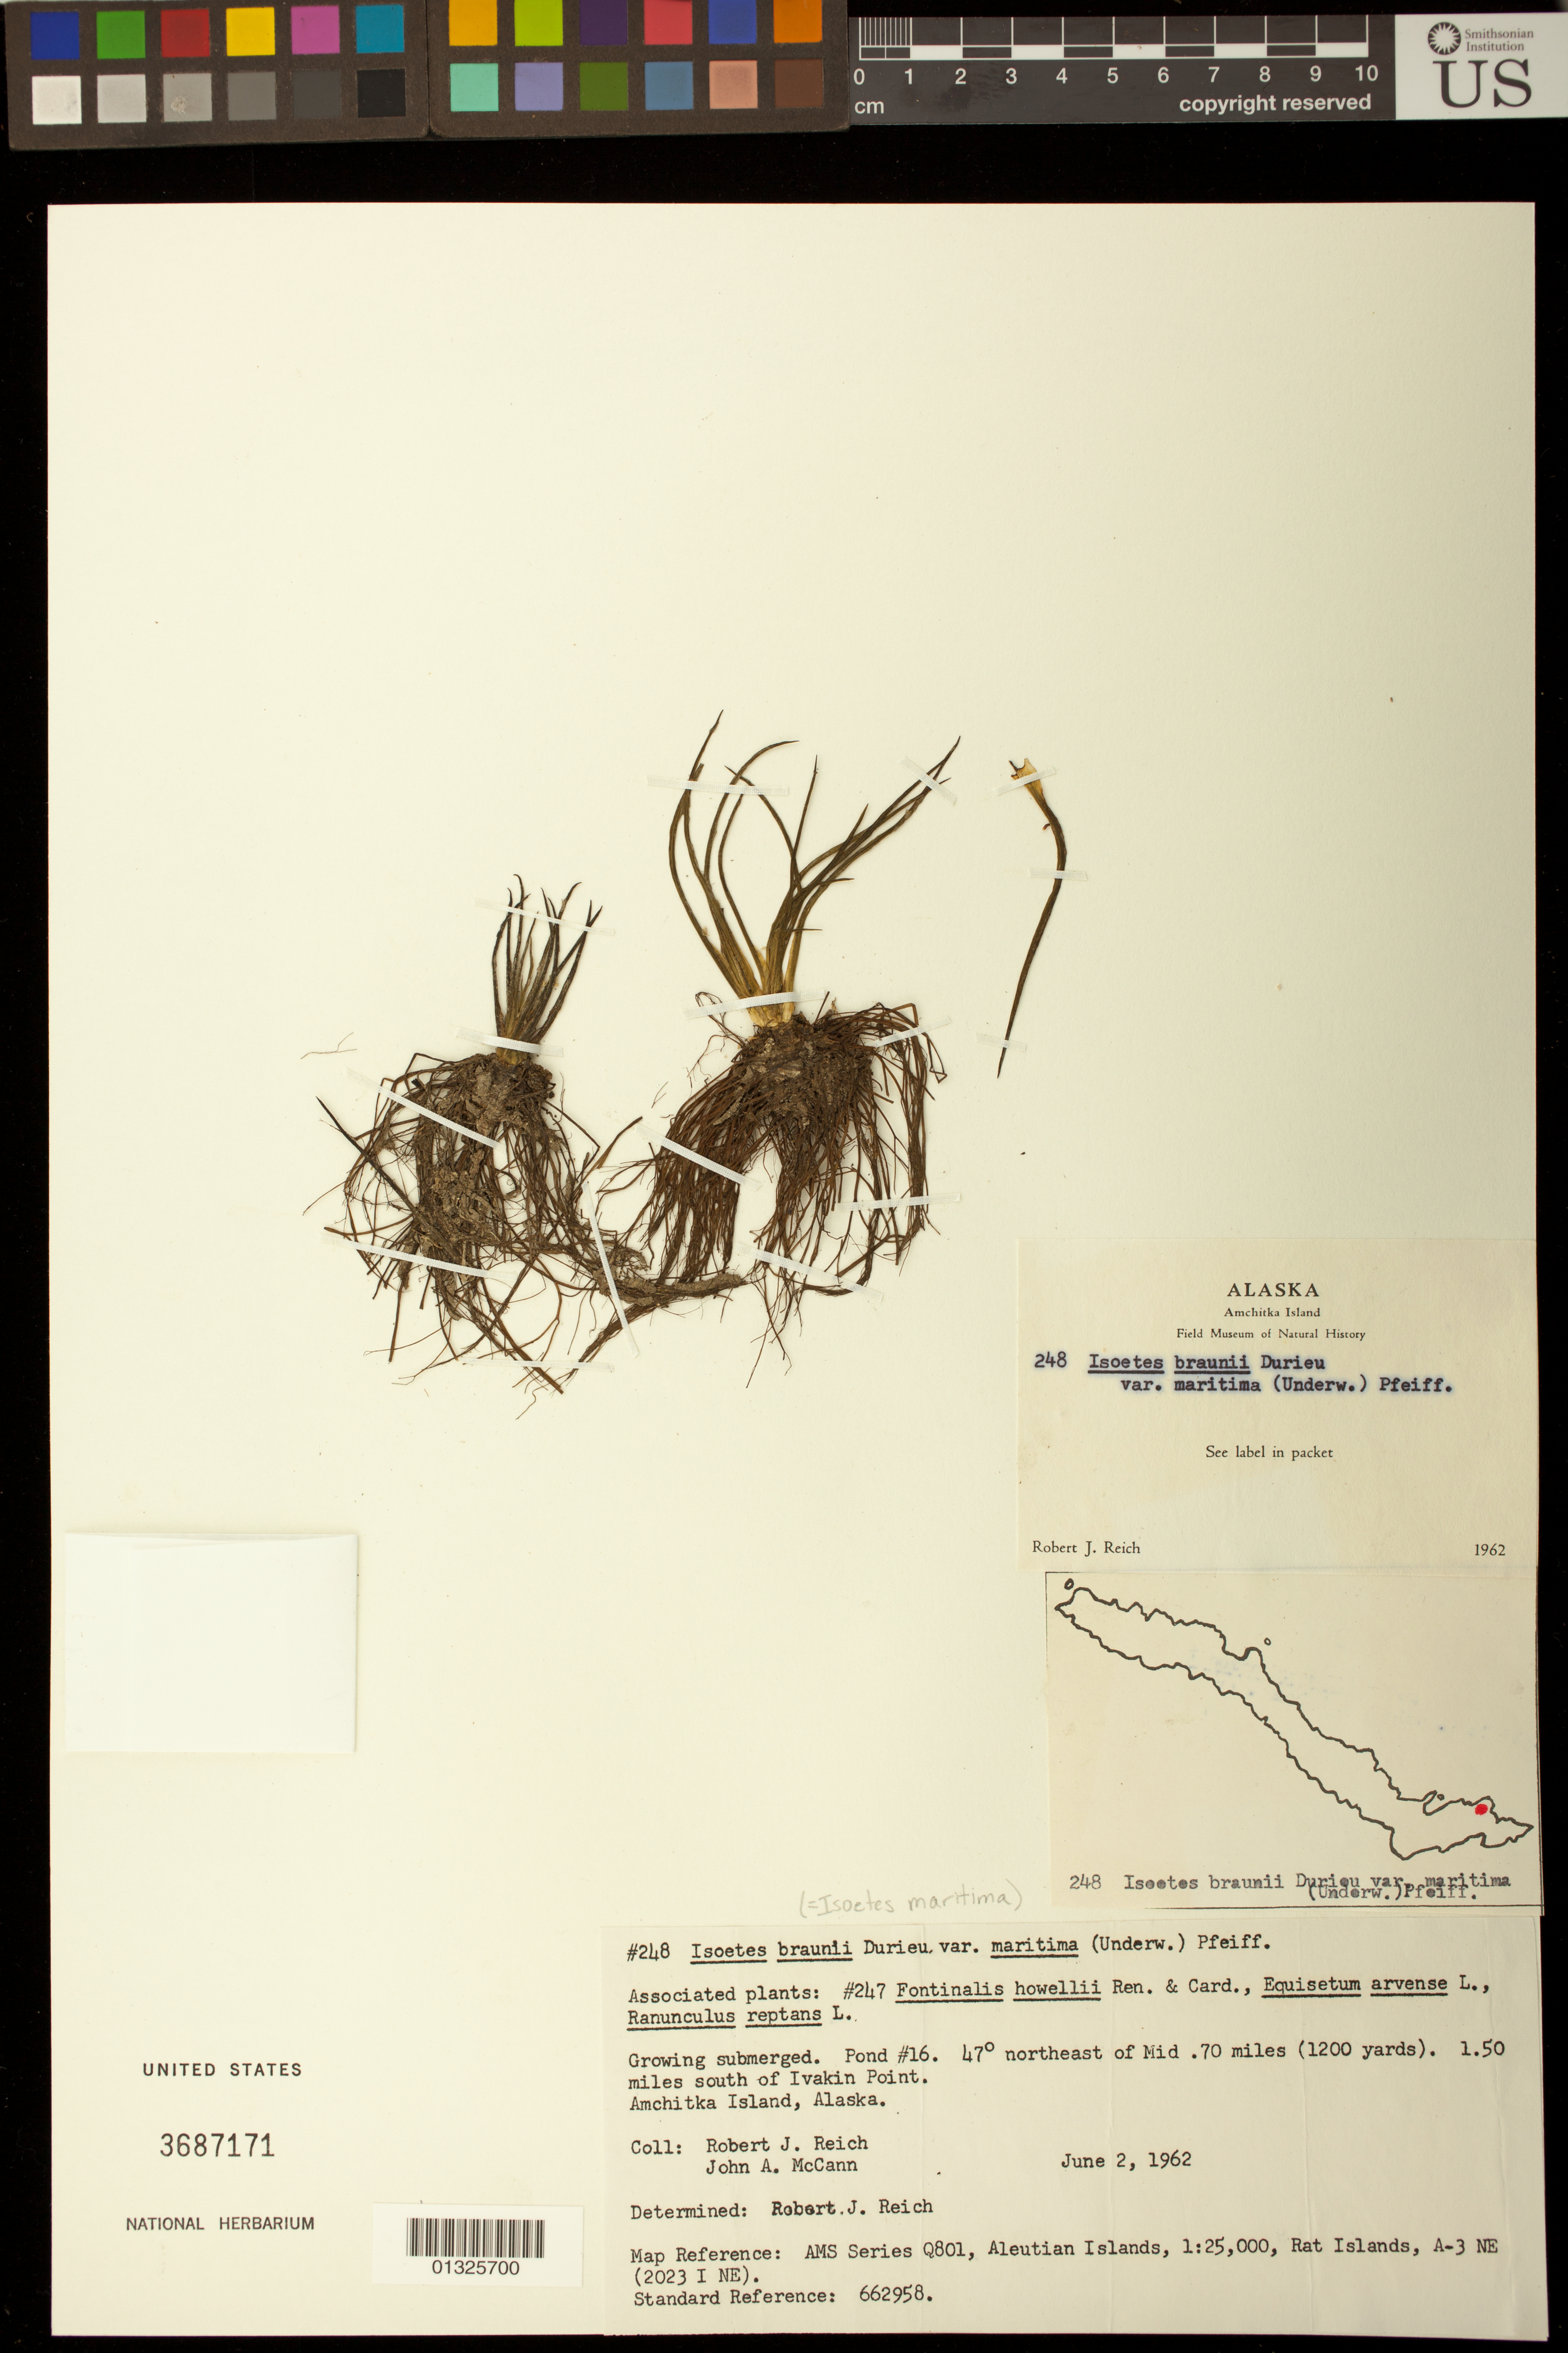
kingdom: Plantae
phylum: Tracheophyta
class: Lycopodiopsida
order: Isoetales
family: Isoetaceae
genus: Isoetes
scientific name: Isoetes maritima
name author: Underw.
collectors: R. Reich & J. A. McCann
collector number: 248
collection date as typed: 02 Jun 1962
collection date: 1962-06-02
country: United States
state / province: Alaska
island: Amchitka Island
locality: Amchitka Island, Pond #16. 1.50 miles south of Ivakin Point.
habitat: Growing submerged.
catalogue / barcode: US 3687171